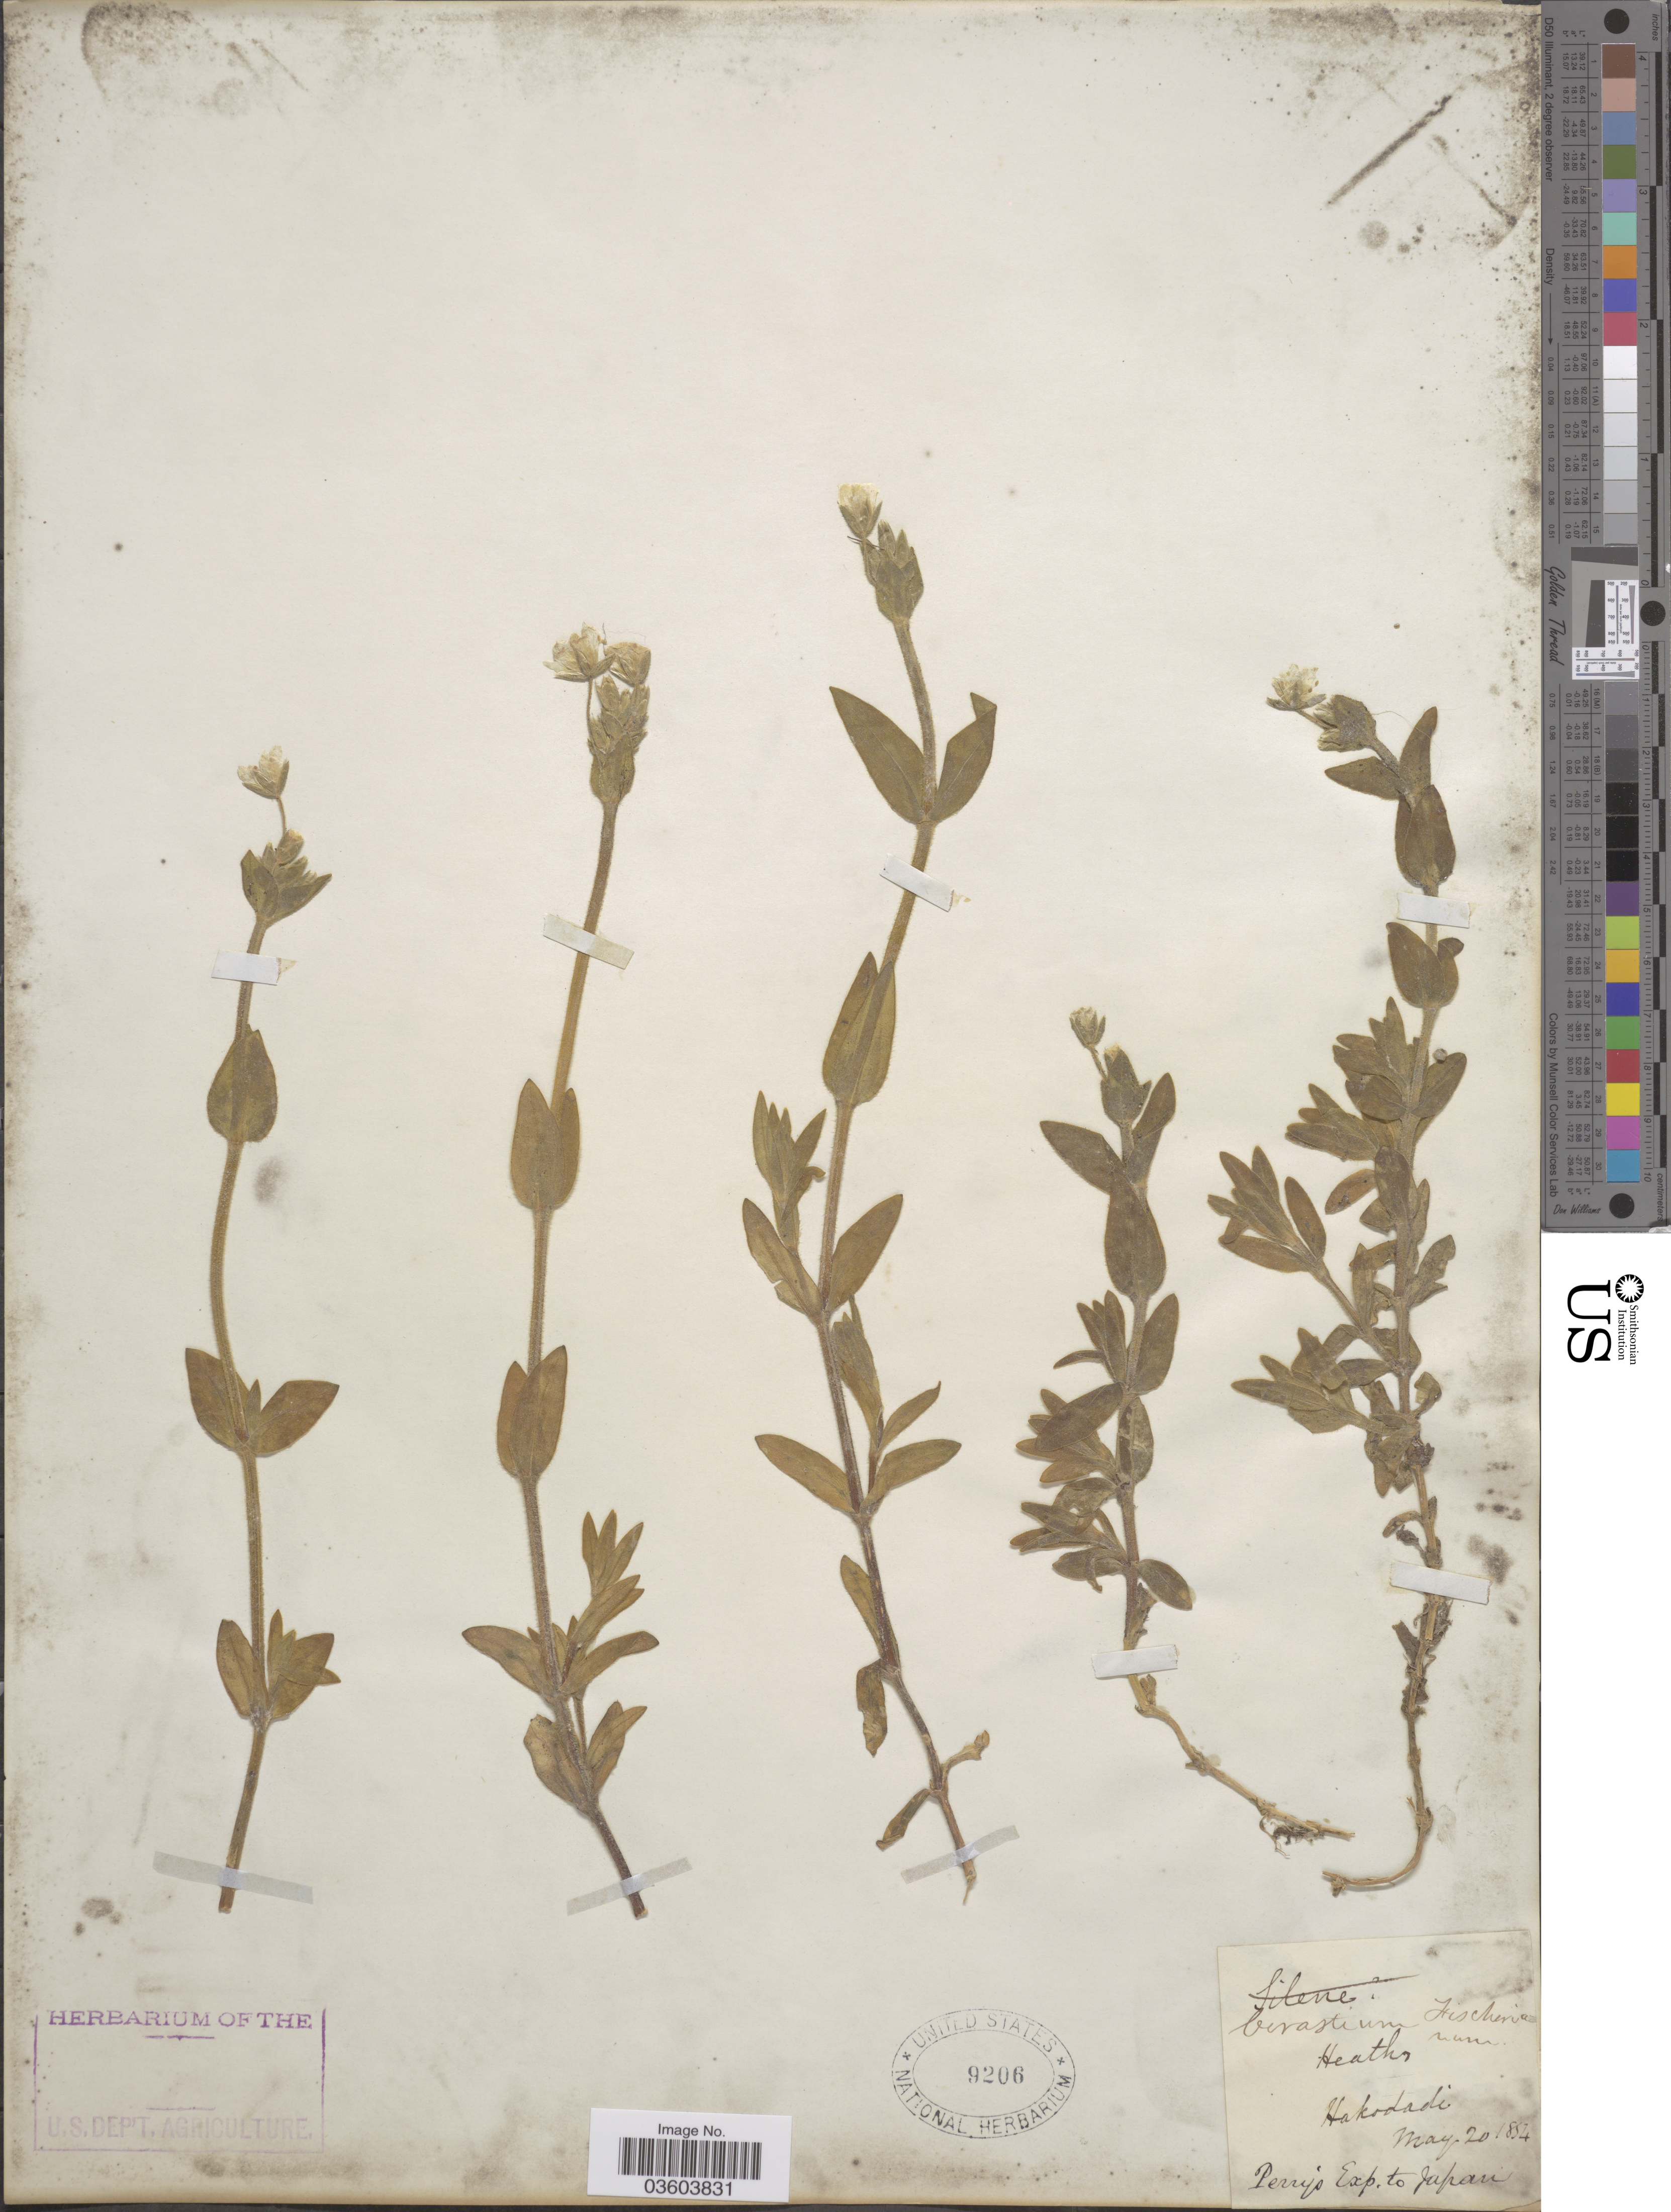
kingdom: Plantae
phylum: Tracheophyta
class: Magnoliopsida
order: Caryophyllales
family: Caryophyllaceae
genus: Cerastium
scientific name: Cerastium fischerianum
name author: Ser.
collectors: Perry Exped.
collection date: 1854-05-20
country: Japan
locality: Hakodadi.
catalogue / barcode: US 9206